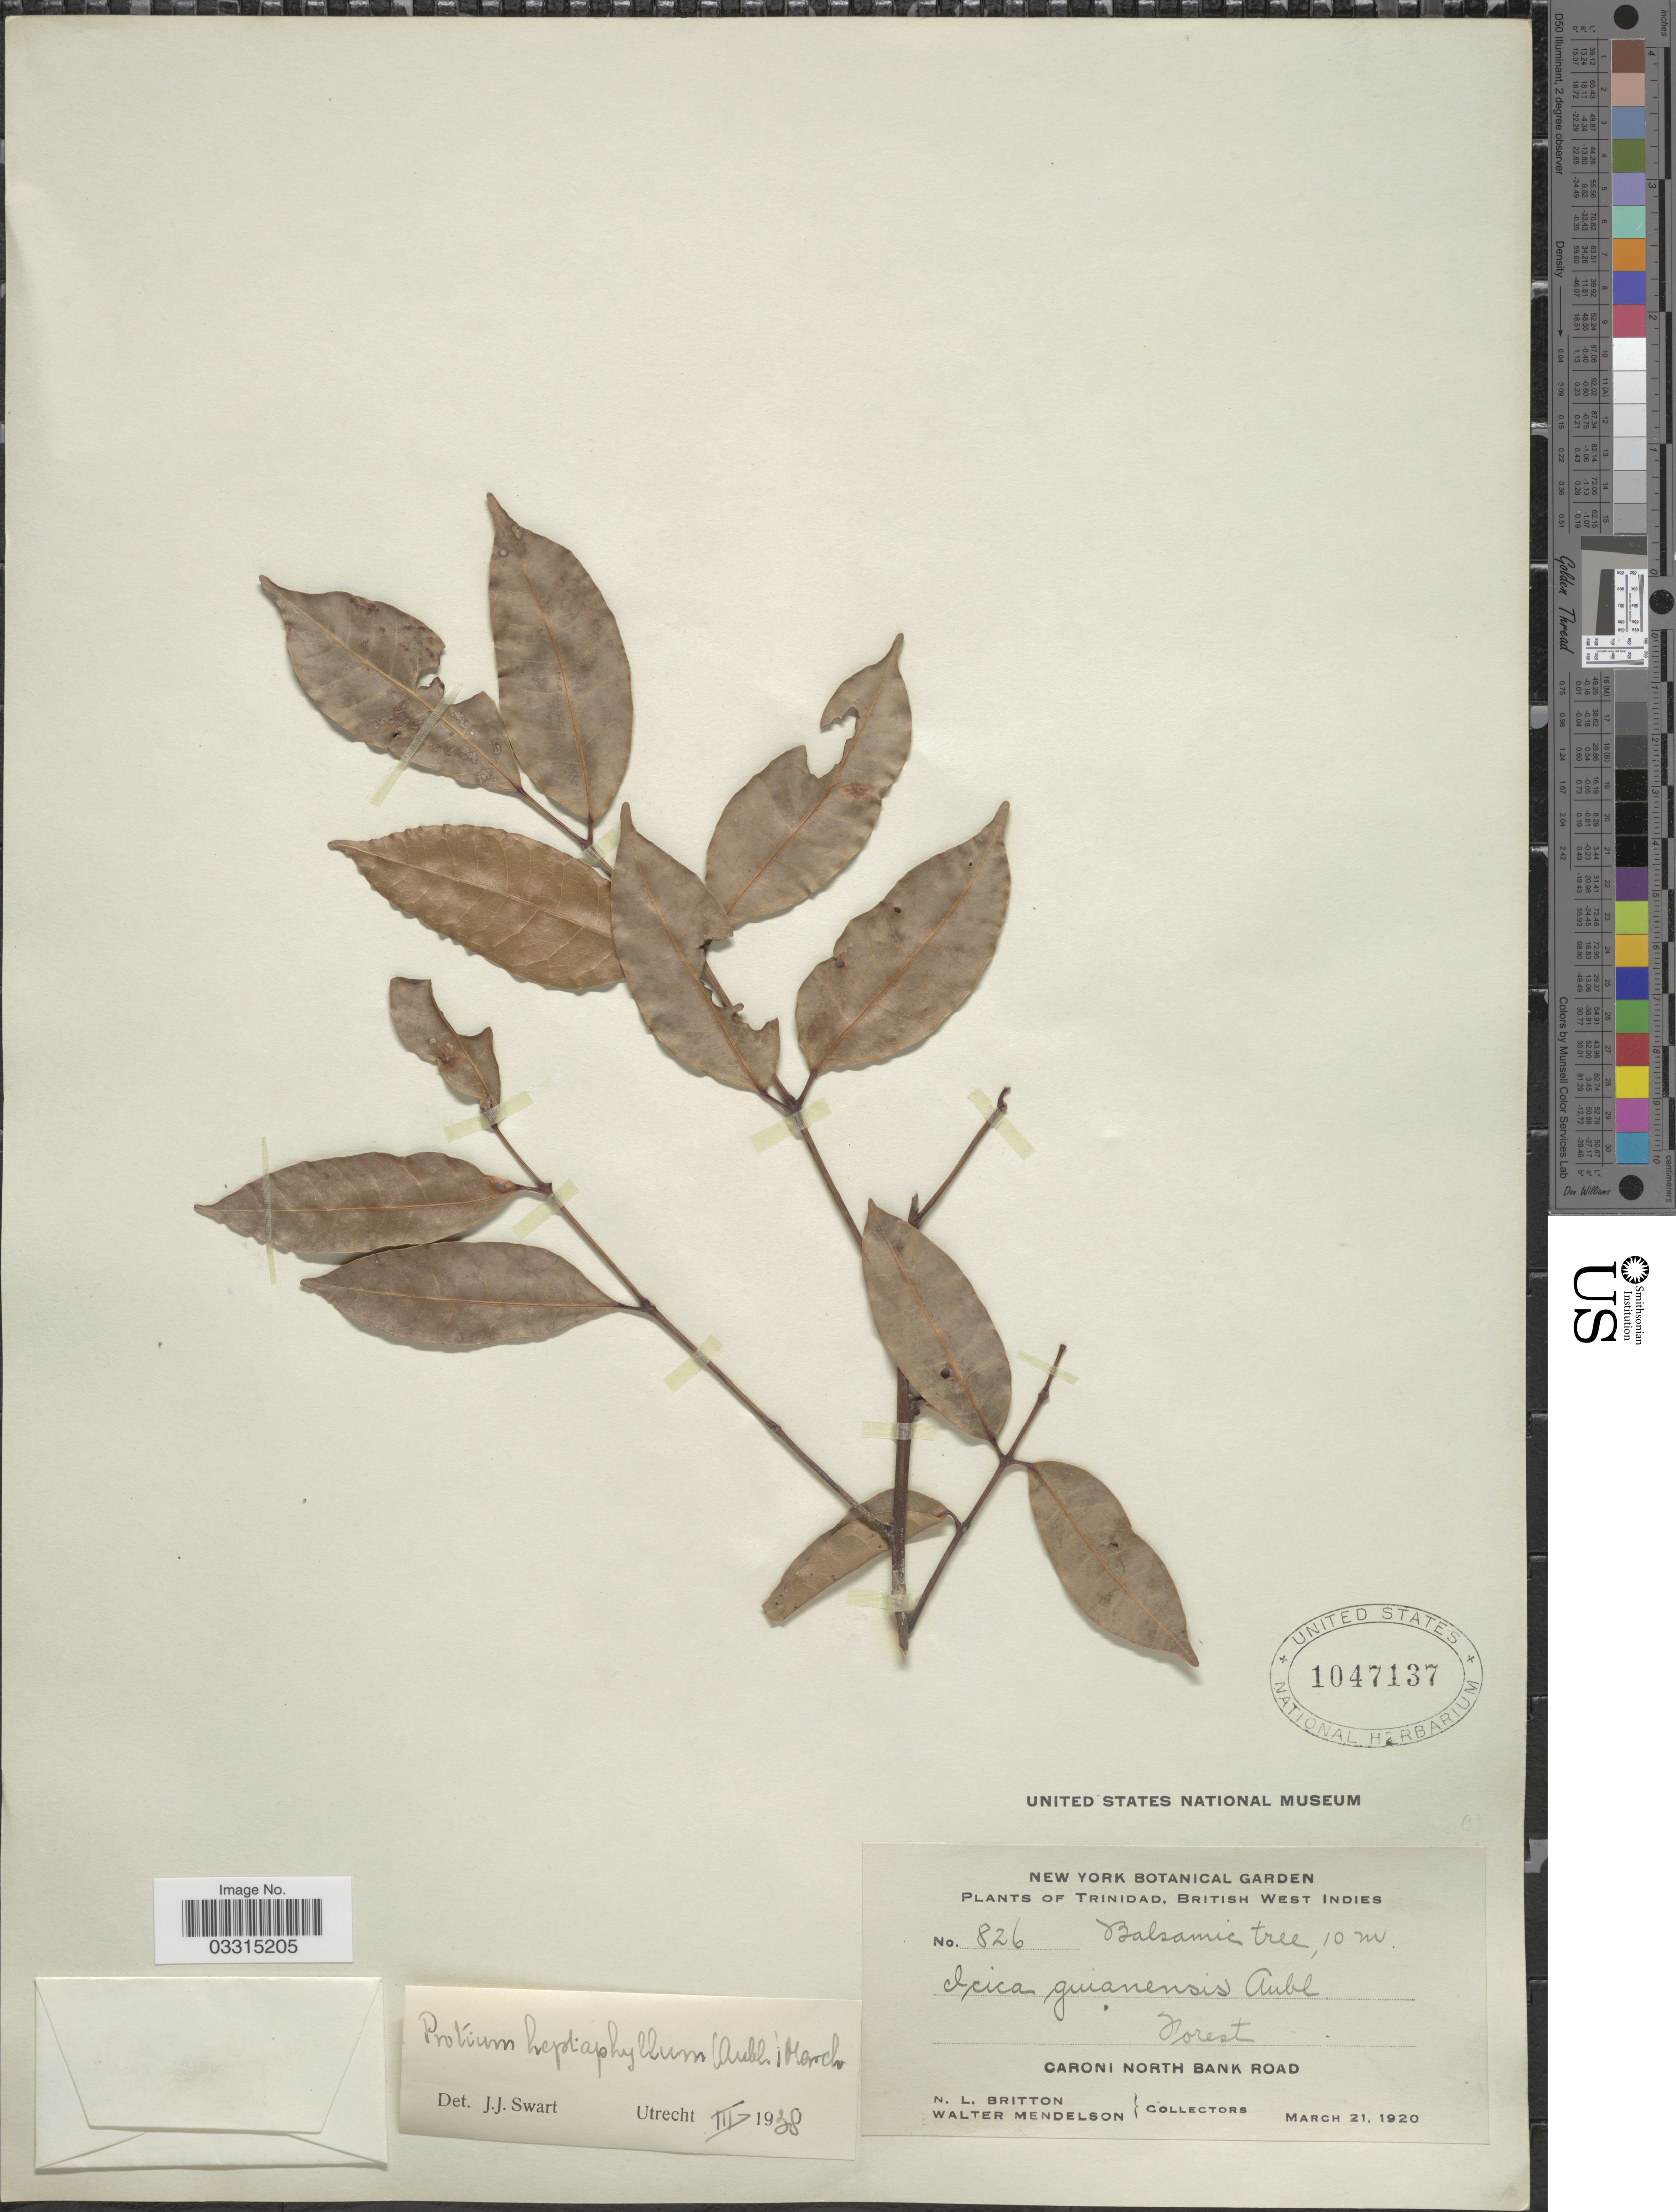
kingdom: Plantae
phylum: Tracheophyta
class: Magnoliopsida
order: Sapindales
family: Burseraceae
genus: Protium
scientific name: Protium heptaphyllum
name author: (Aubl.) Marchand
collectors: N. Britton & W. Mendelson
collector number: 826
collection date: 1920-03-21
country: Trinidad and Tobago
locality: Trinidad. British West Indies. Caroni North Bank Road.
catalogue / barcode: US 1047137